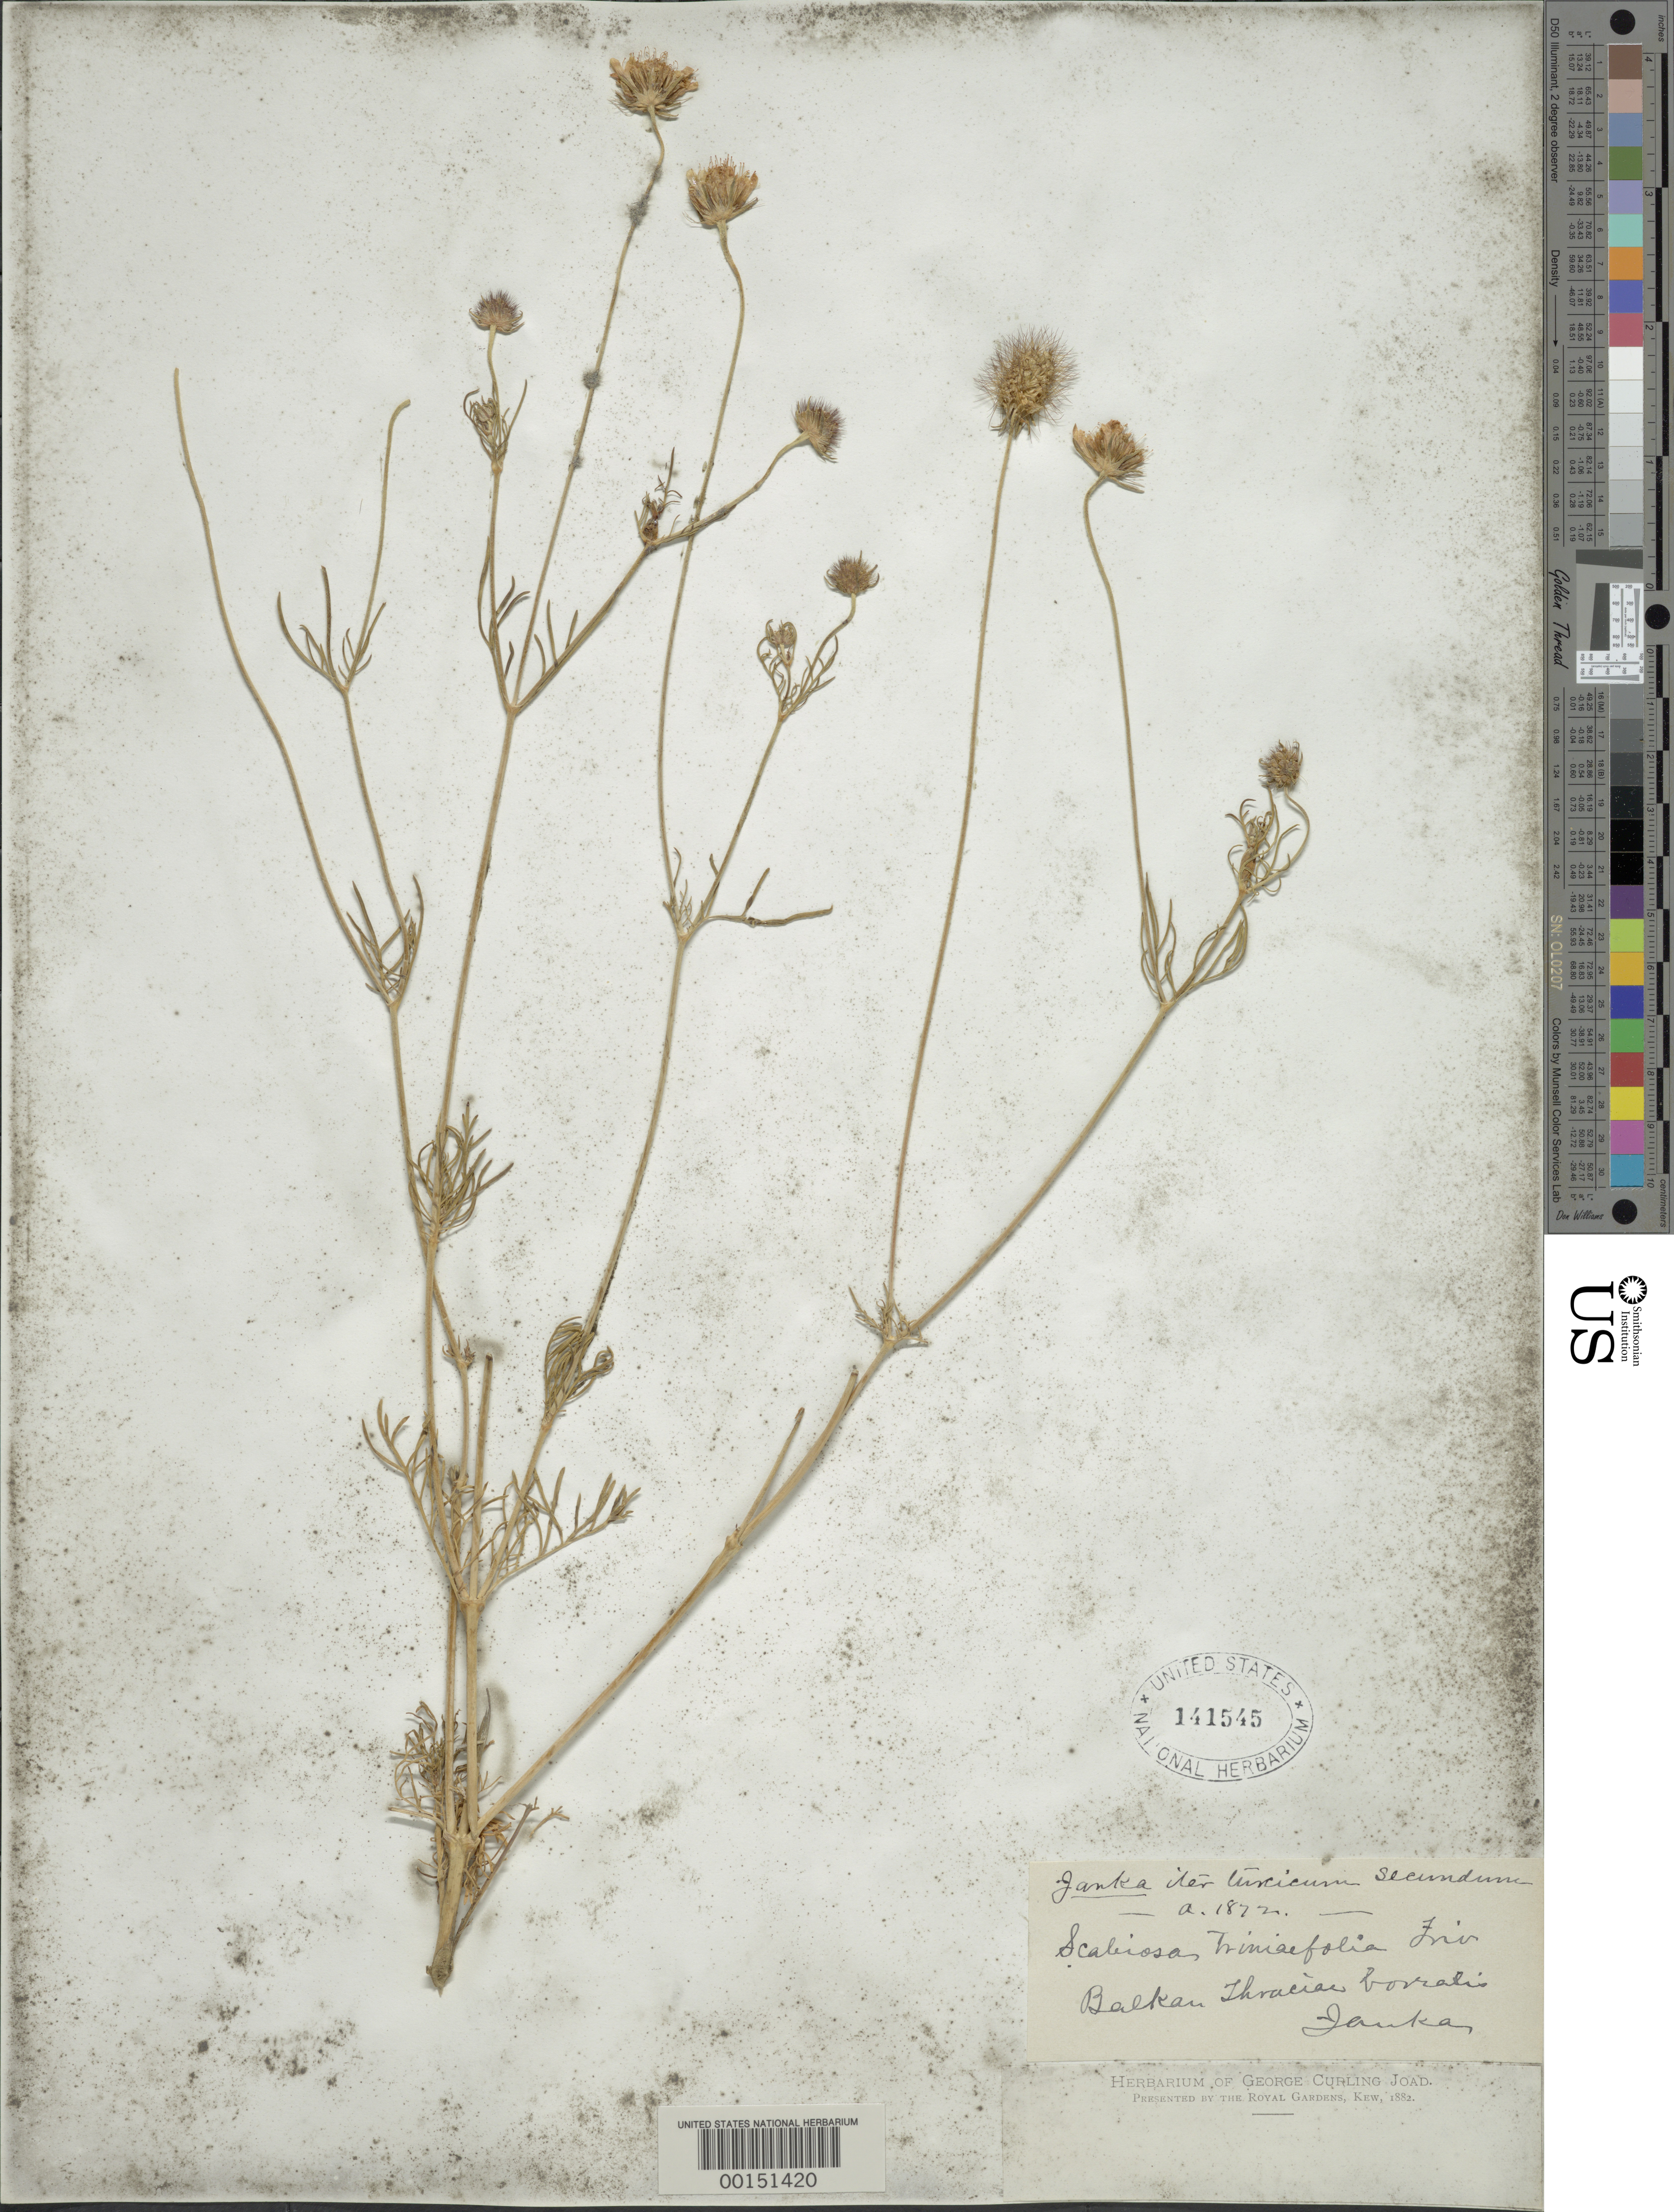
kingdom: Plantae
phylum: Tracheophyta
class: Magnoliopsida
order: Dipsacales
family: Caprifoliaceae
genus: Scabiosa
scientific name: Scabiosa triniifolia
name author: Friv.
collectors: V. v. Janka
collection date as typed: Apr 1872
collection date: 1872-04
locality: Balkan Thraciae (Thrace)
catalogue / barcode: US 141545